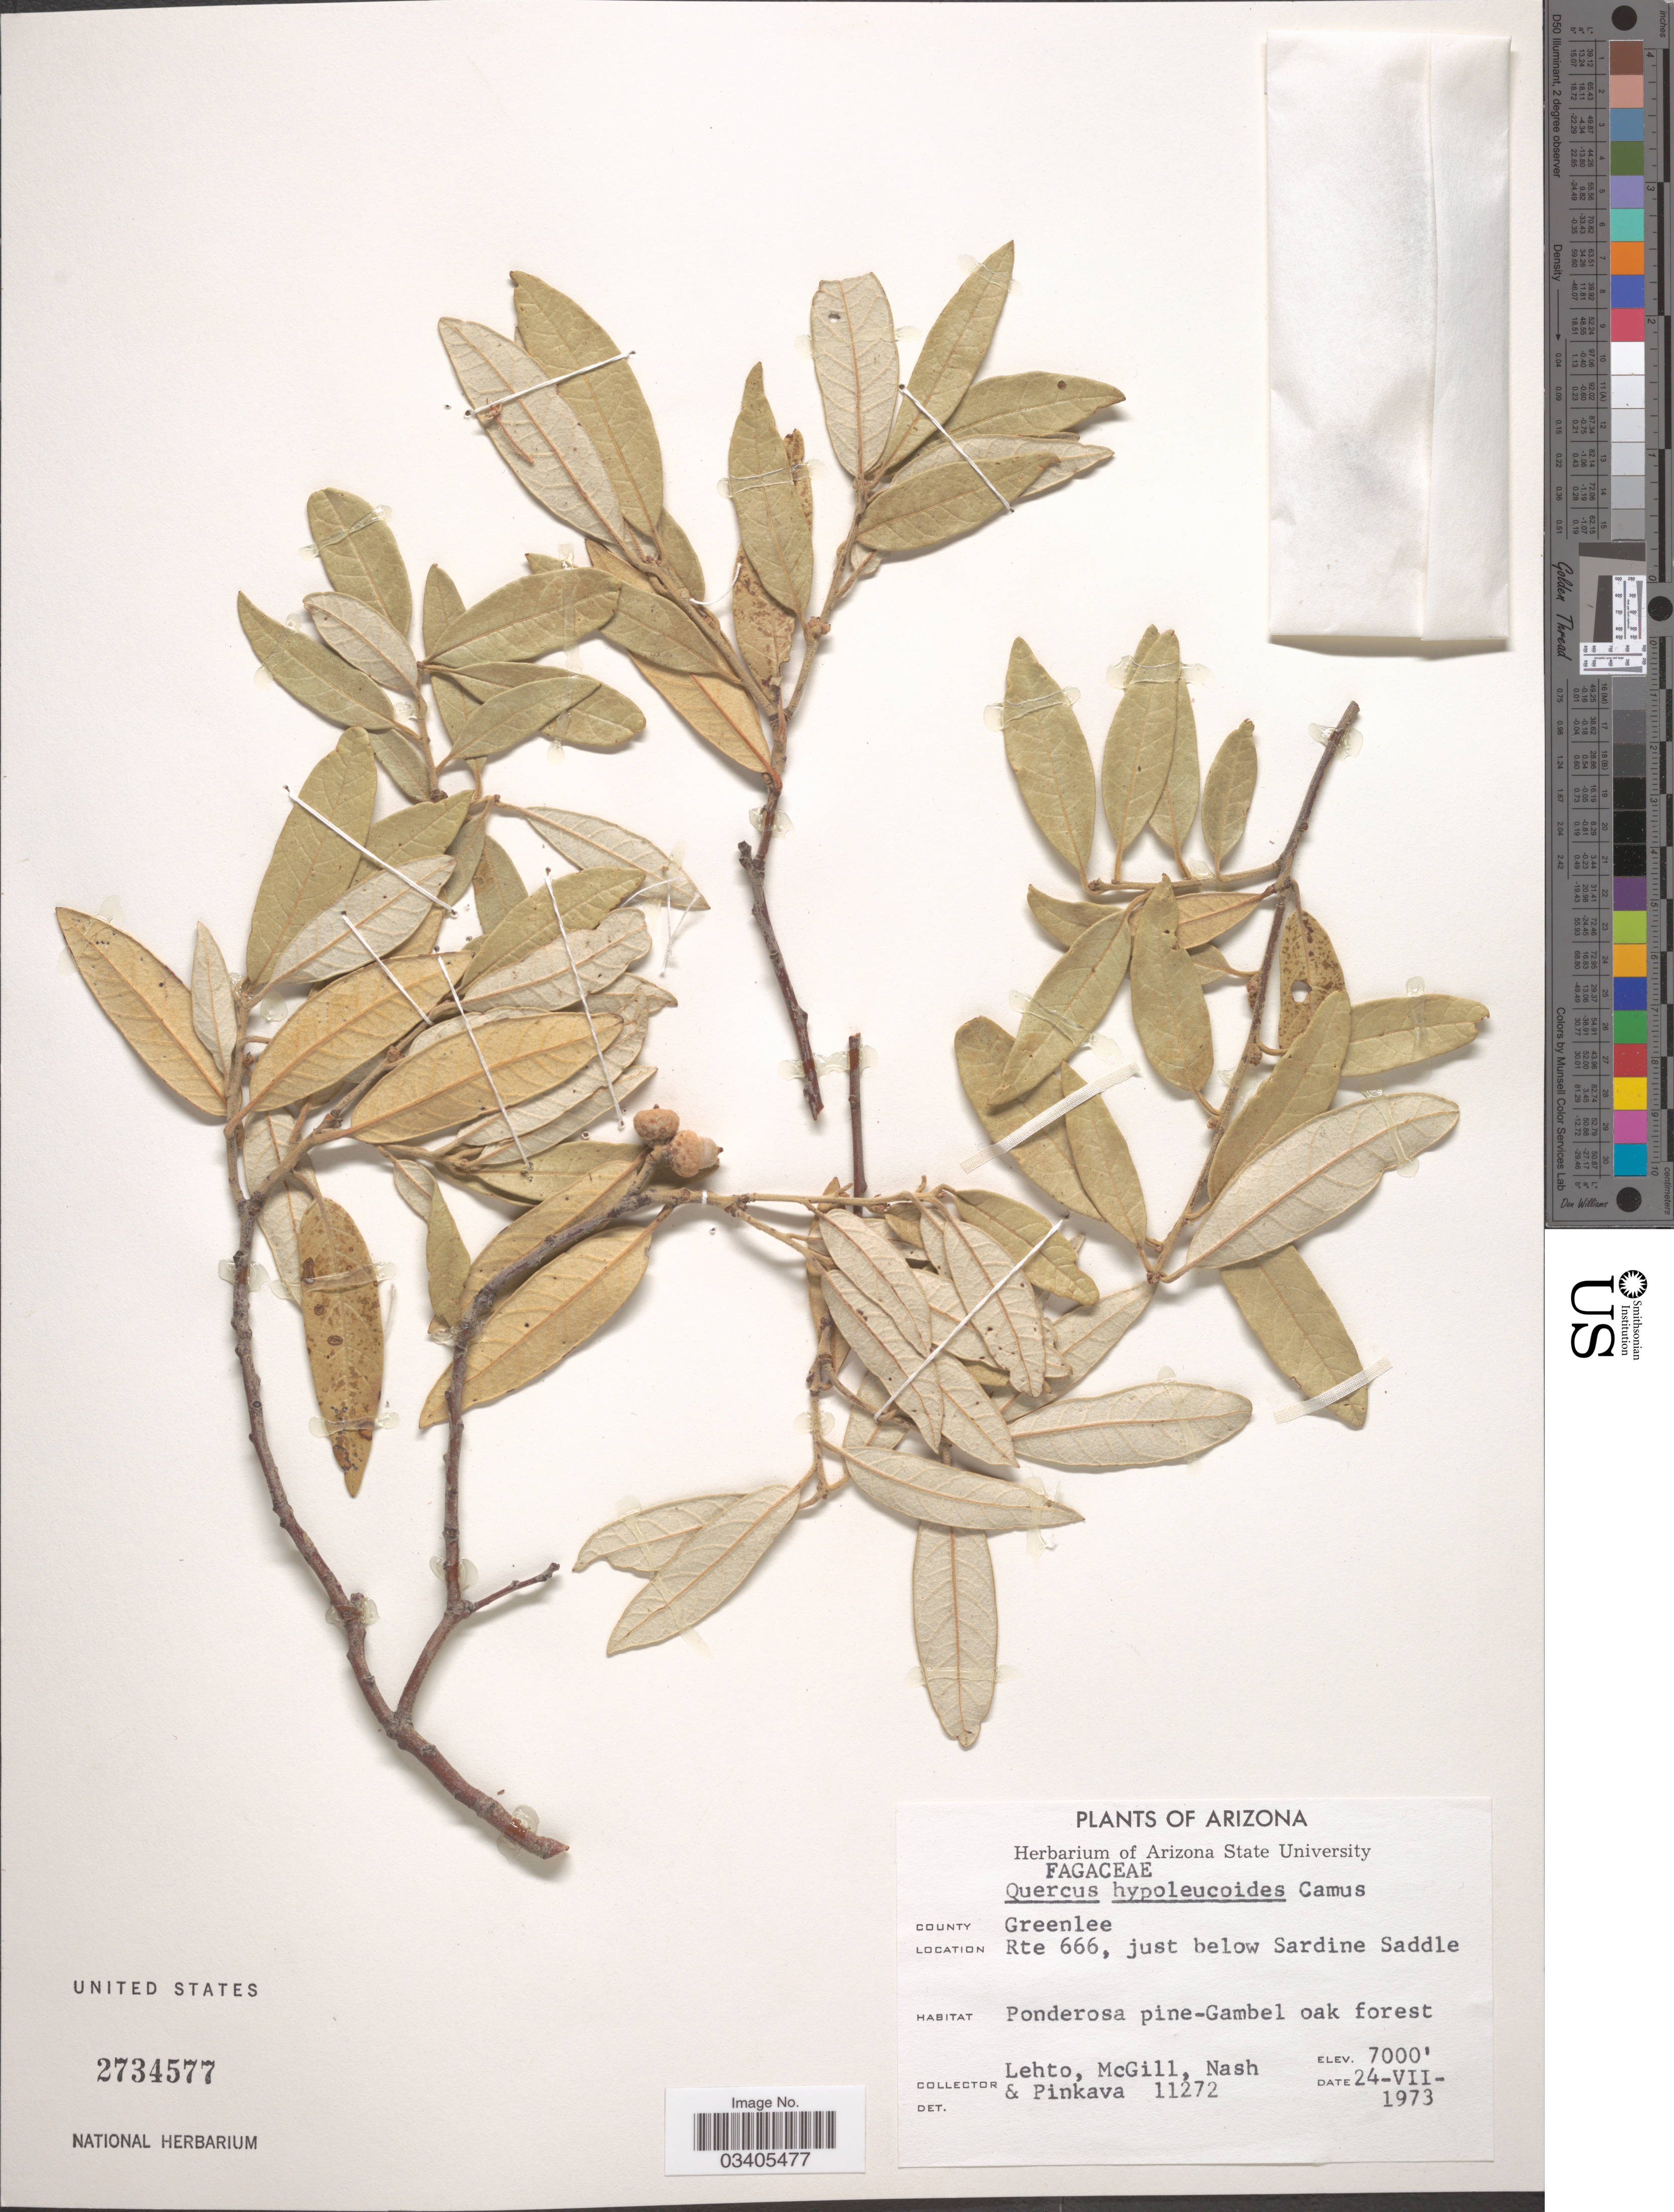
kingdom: Plantae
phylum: Tracheophyta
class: Magnoliopsida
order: Fagales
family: Fagaceae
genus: Quercus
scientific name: Quercus hypoleucoides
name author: A. Camus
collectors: -. Lehto, -. McGill, -- Nash & -. Pinkava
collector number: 11272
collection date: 1973-07-24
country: United States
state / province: Arizona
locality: County Greenlee. Rte 666, just below Sardine Saddle.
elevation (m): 2134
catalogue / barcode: US 2734577